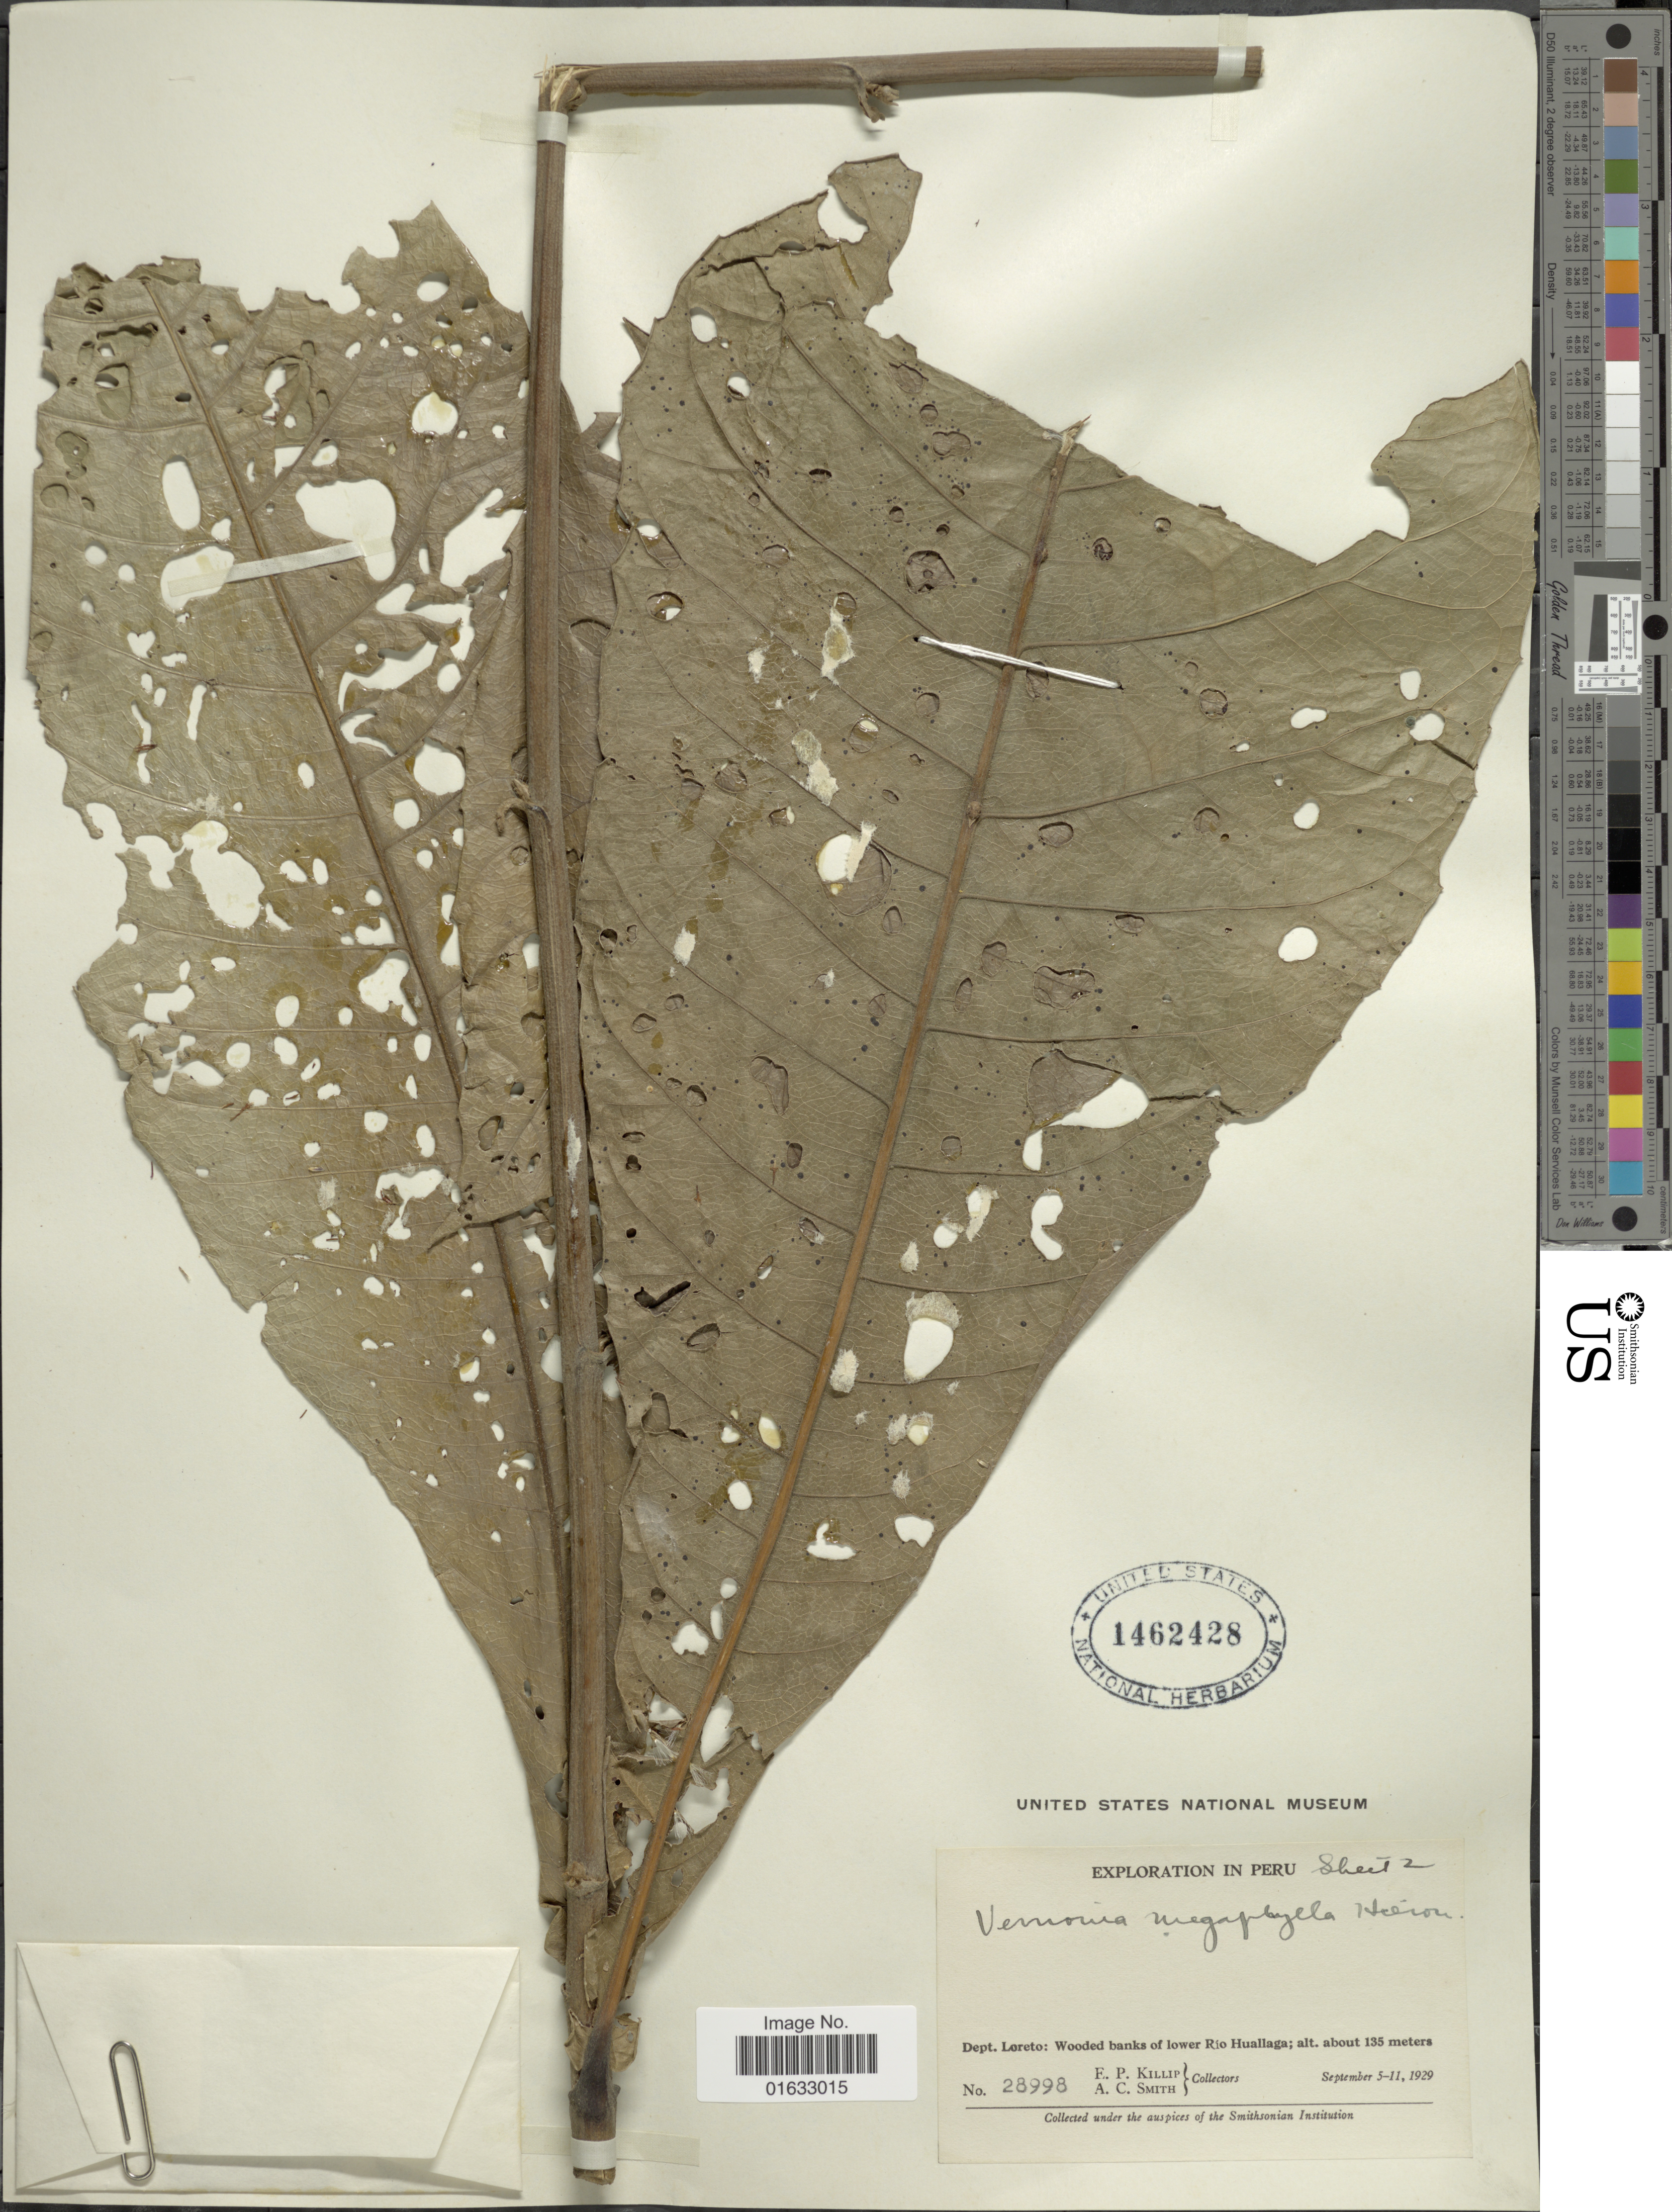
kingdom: Plantae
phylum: Tracheophyta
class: Magnoliopsida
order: Asterales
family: Asteraceae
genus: Eirmocephala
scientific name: Eirmocephala megaphylla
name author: (Hieron.) H. Rob.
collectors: E. P. Killip & A. C. Smith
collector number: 28998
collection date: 1929-09-05/1929-09-11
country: Peru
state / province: Loreto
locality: Peru, Dept. Loreto: Wooded banks of lower Río Huallaga.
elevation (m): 135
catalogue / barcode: US 1462428